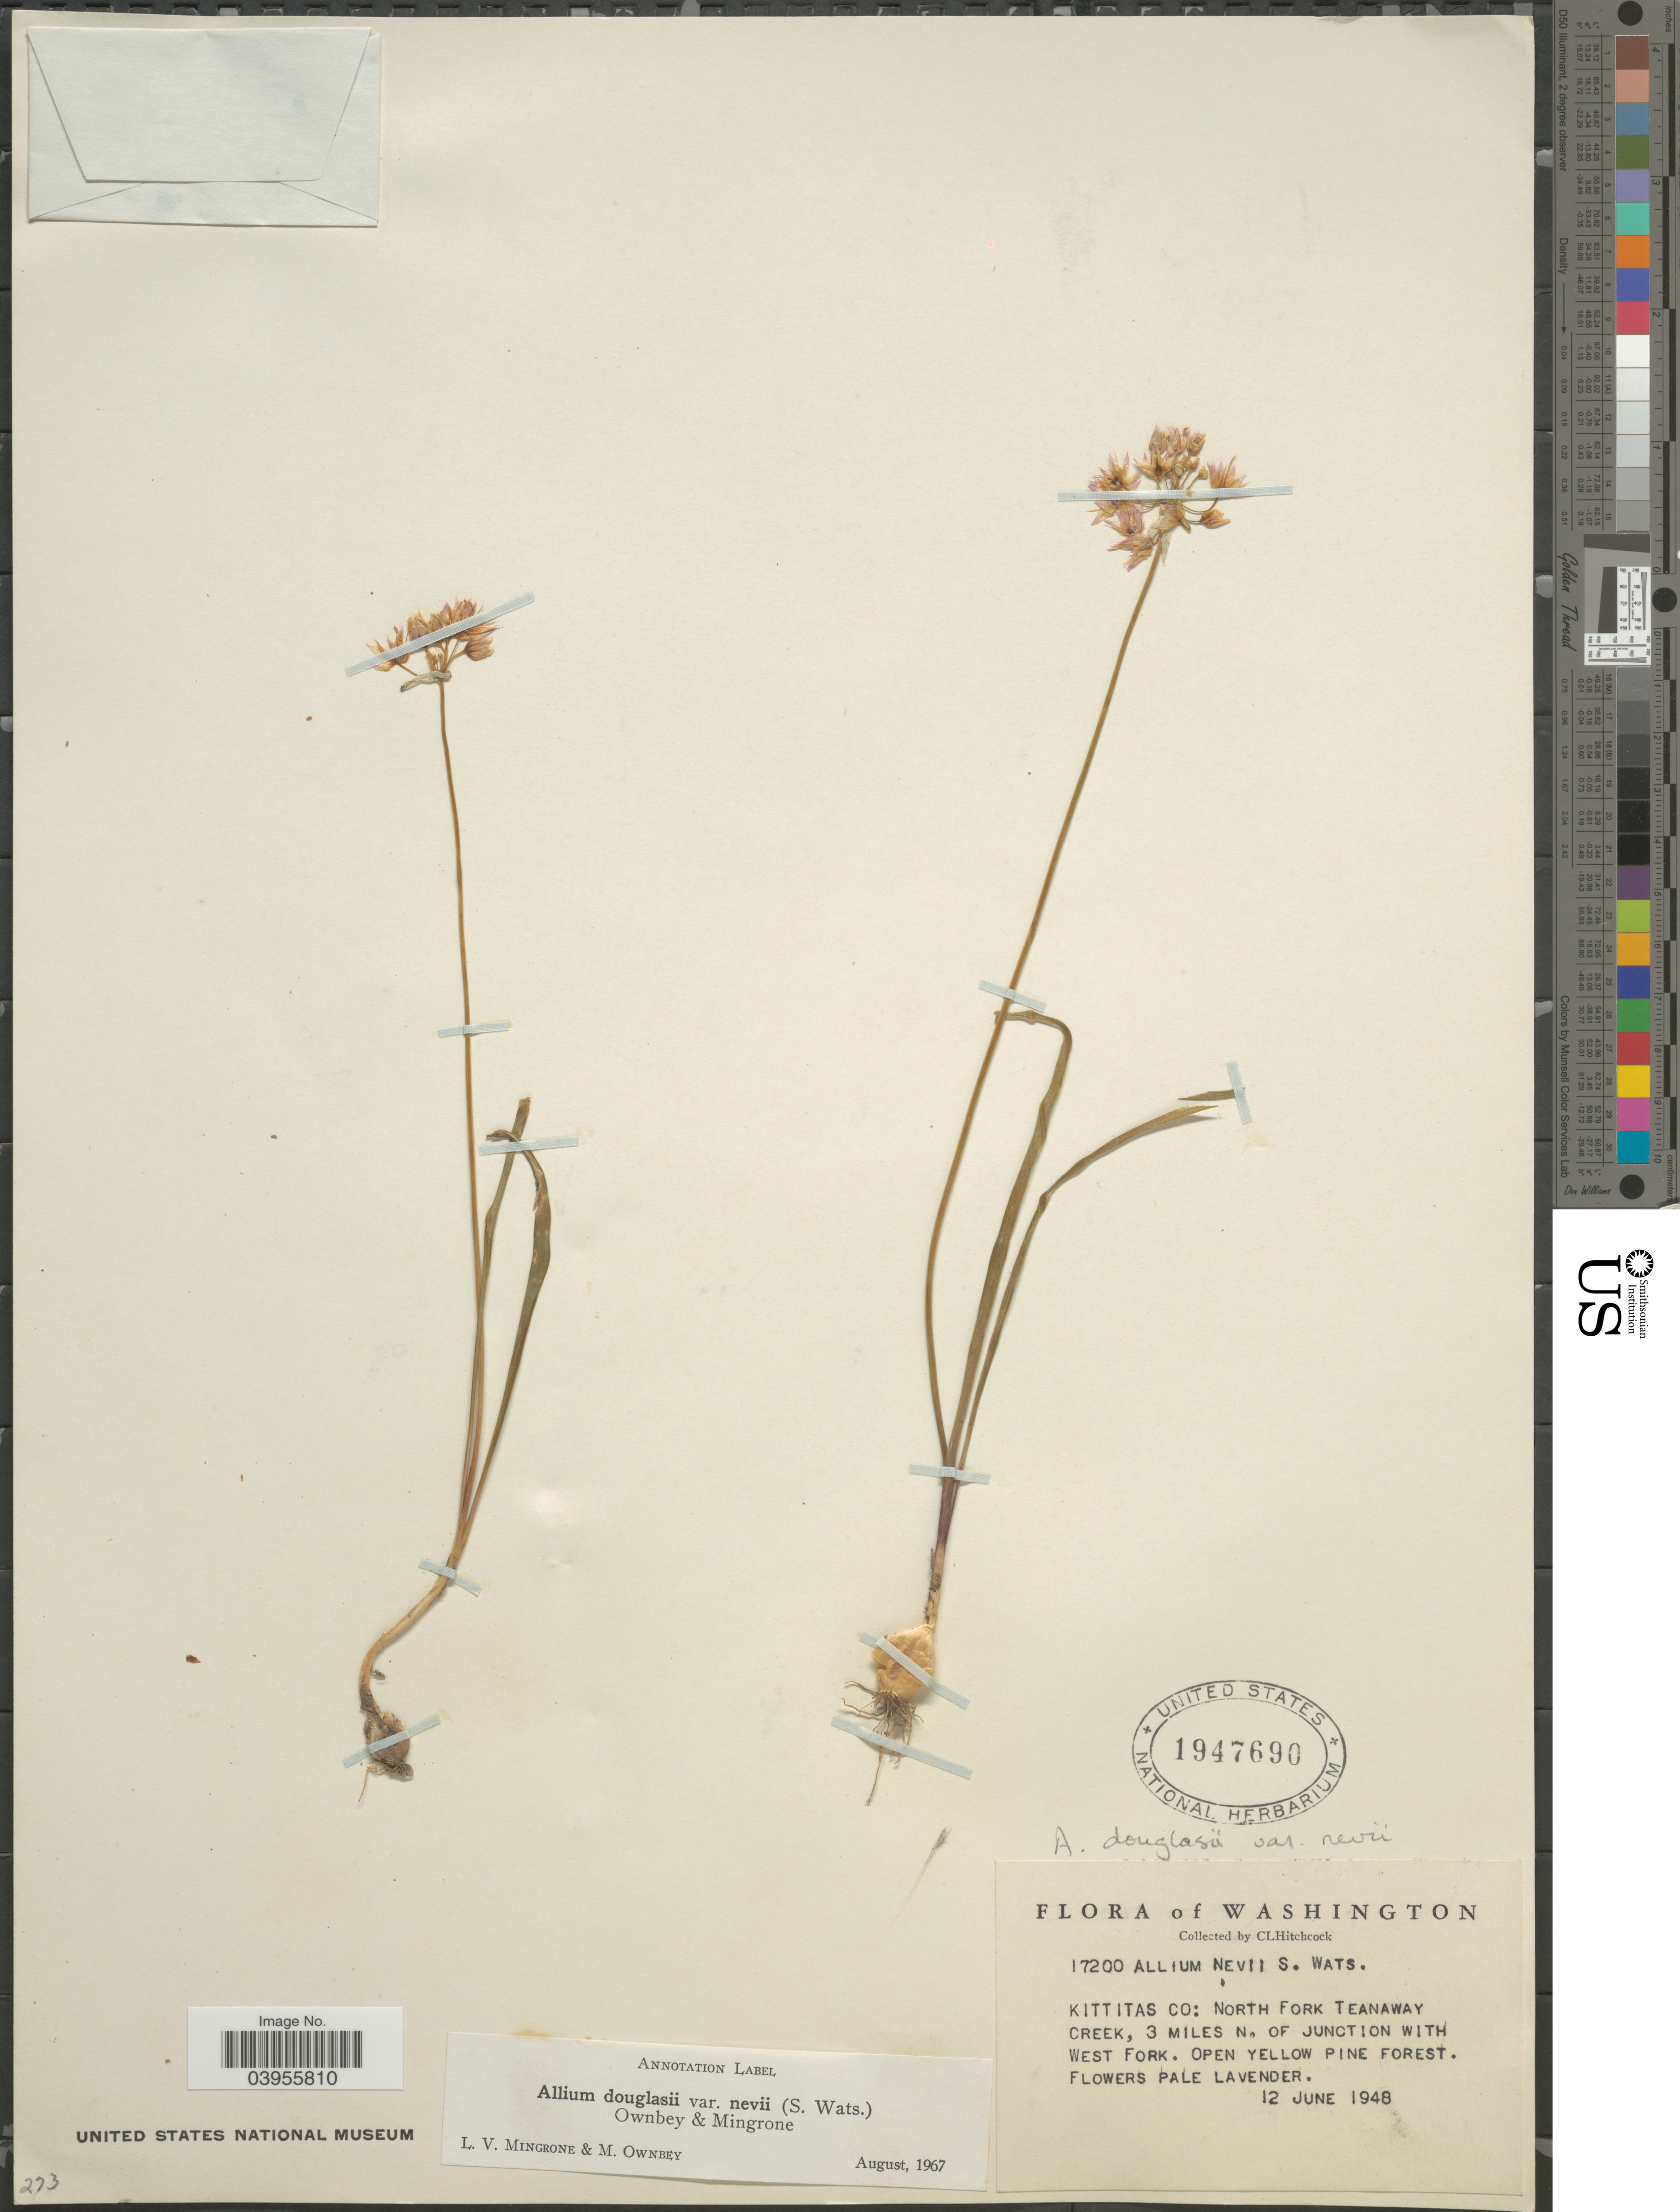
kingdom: Plantae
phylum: Tracheophyta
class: Liliopsida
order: Asparagales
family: Amaryllidaceae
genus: Allium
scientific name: Allium douglasii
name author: Hook.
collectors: C. L. Hitchcock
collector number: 17200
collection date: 1948-06-12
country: United States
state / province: Washington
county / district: Kittitas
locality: Kittitas Co: North Fork Teanaway Creek, 3 miles N. of junction with West Fork. Open Yellow Pine Forest.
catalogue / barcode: US 1947690